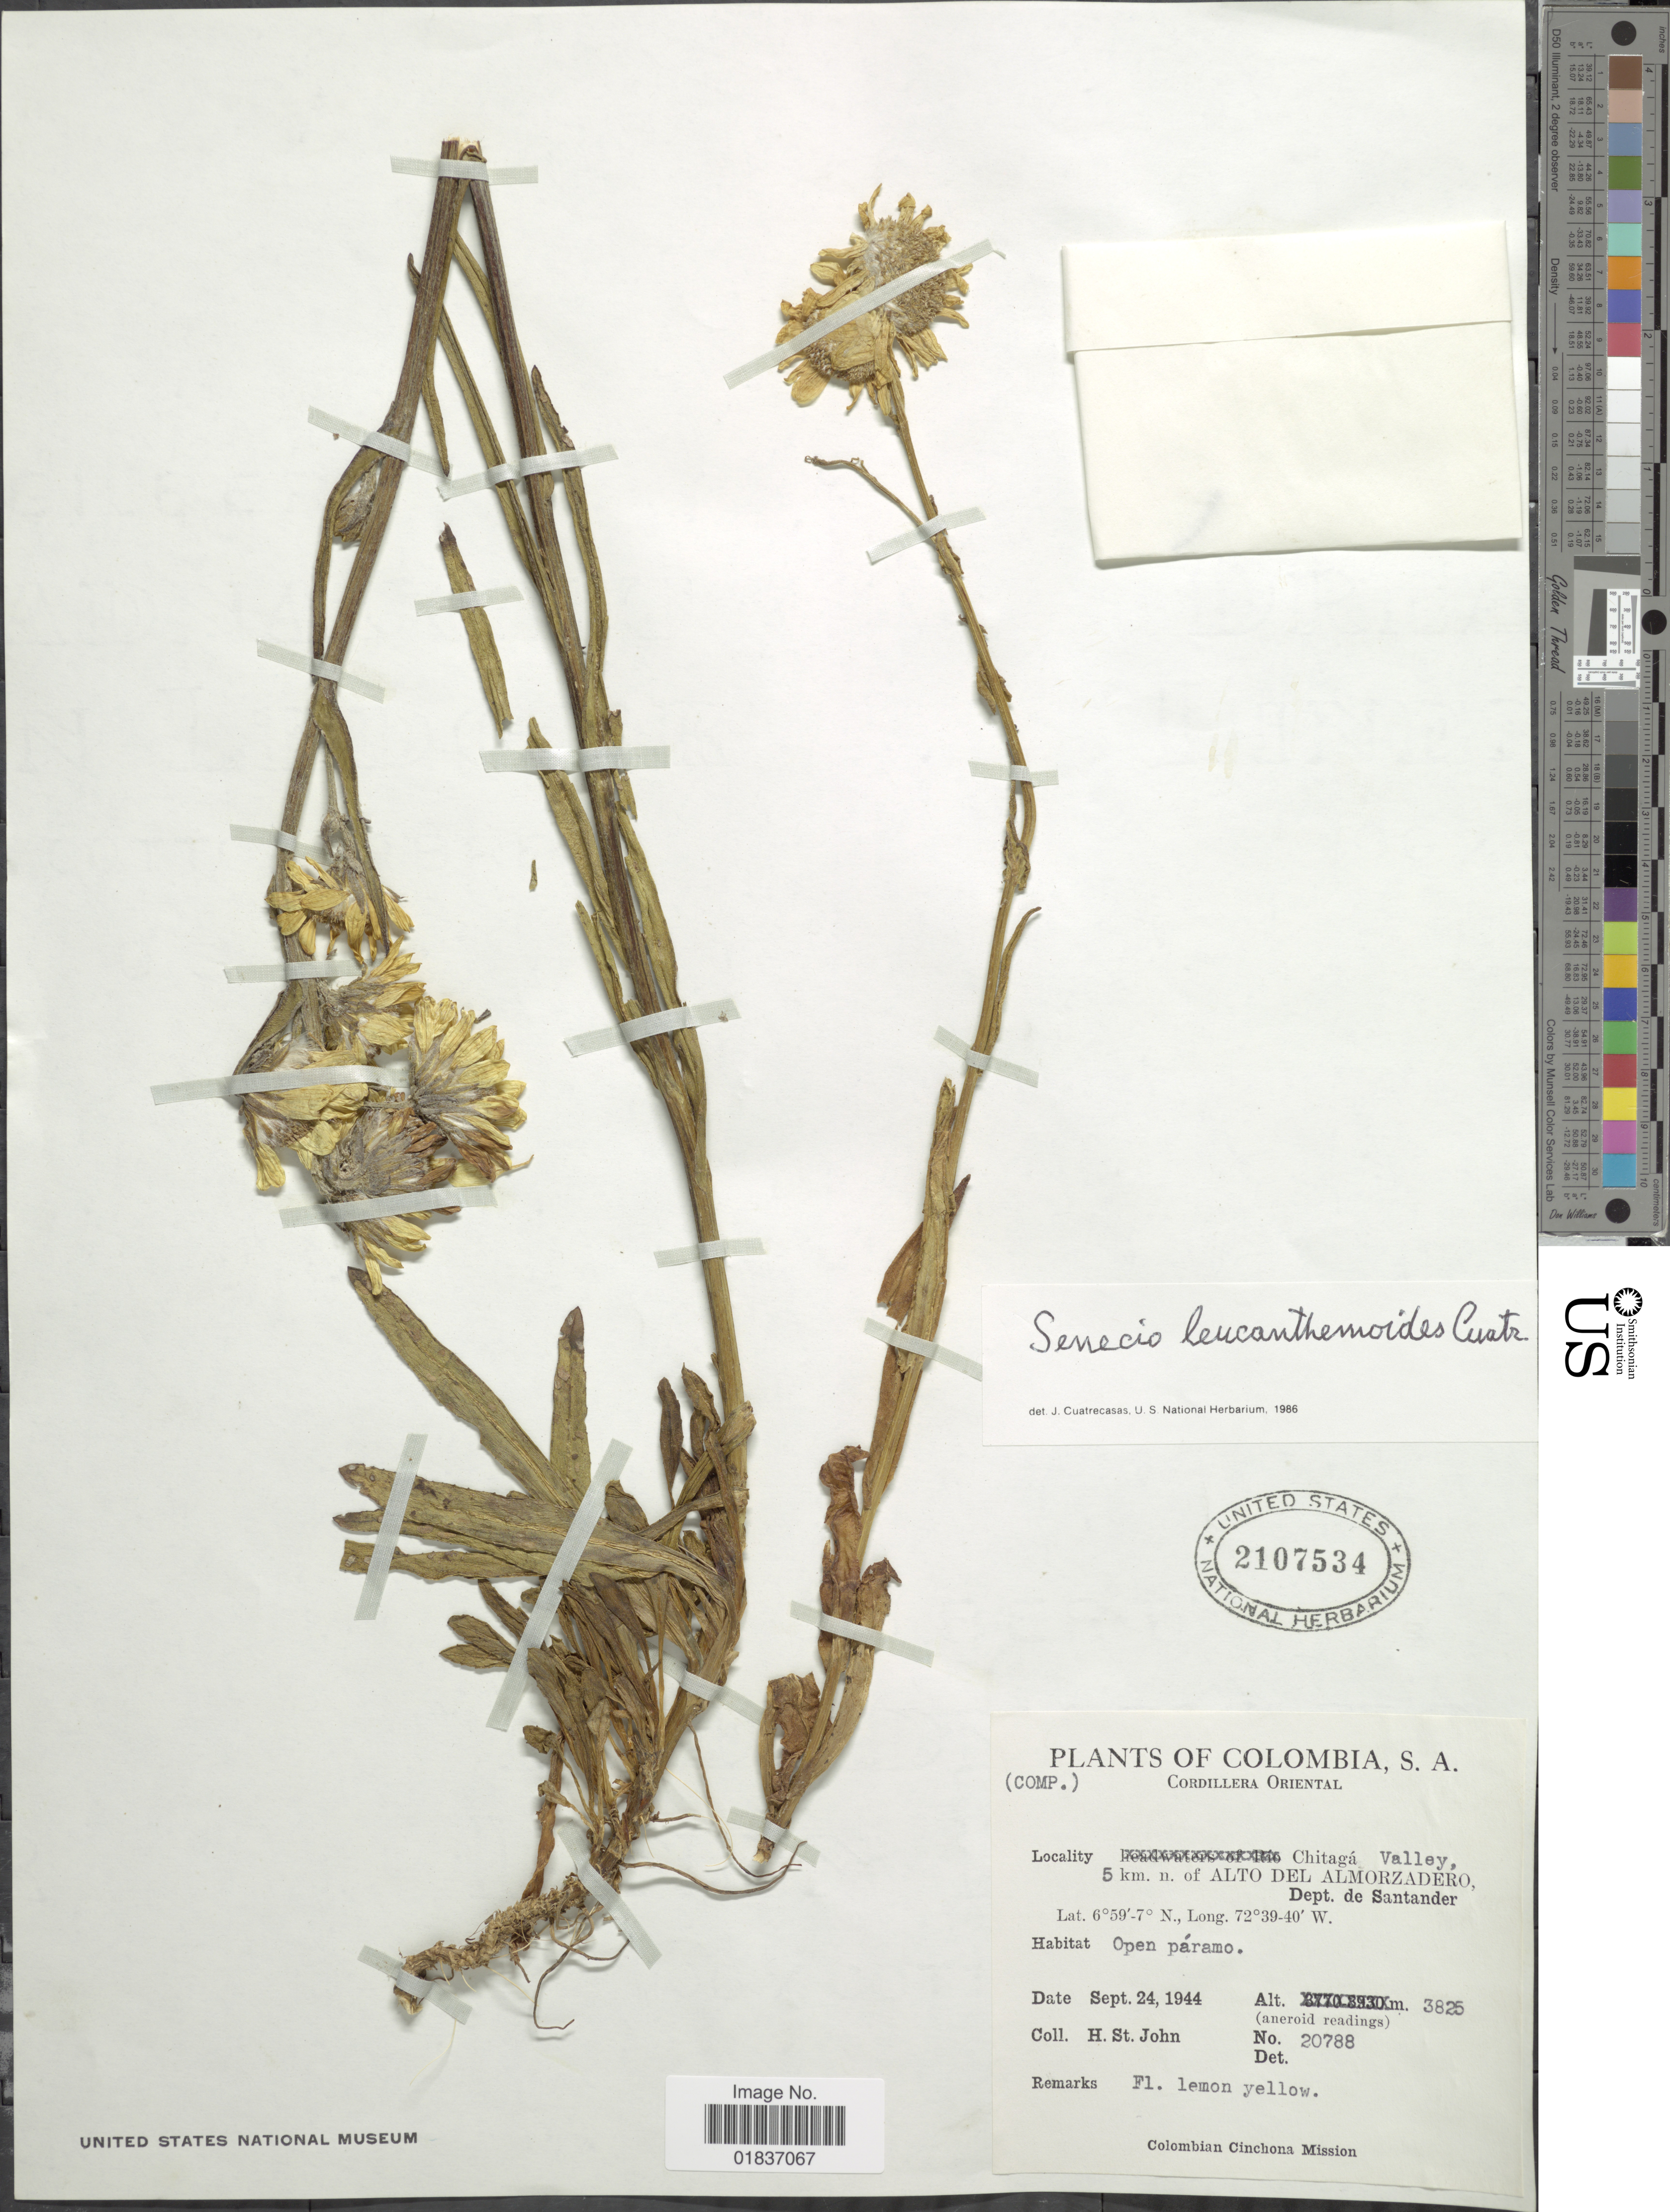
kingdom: Plantae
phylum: Tracheophyta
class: Magnoliopsida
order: Asterales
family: Asteraceae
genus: Senecio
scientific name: Senecio leucanthemioides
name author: Cuatrec.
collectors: H. St. John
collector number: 20788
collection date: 1944-09-24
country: Colombia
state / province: Santander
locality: Cordillera Oriental. Chitaga Valley, 5 km. n. of Alto del Almorzadero. Dept. de Santander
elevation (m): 3825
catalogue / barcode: US 2107534